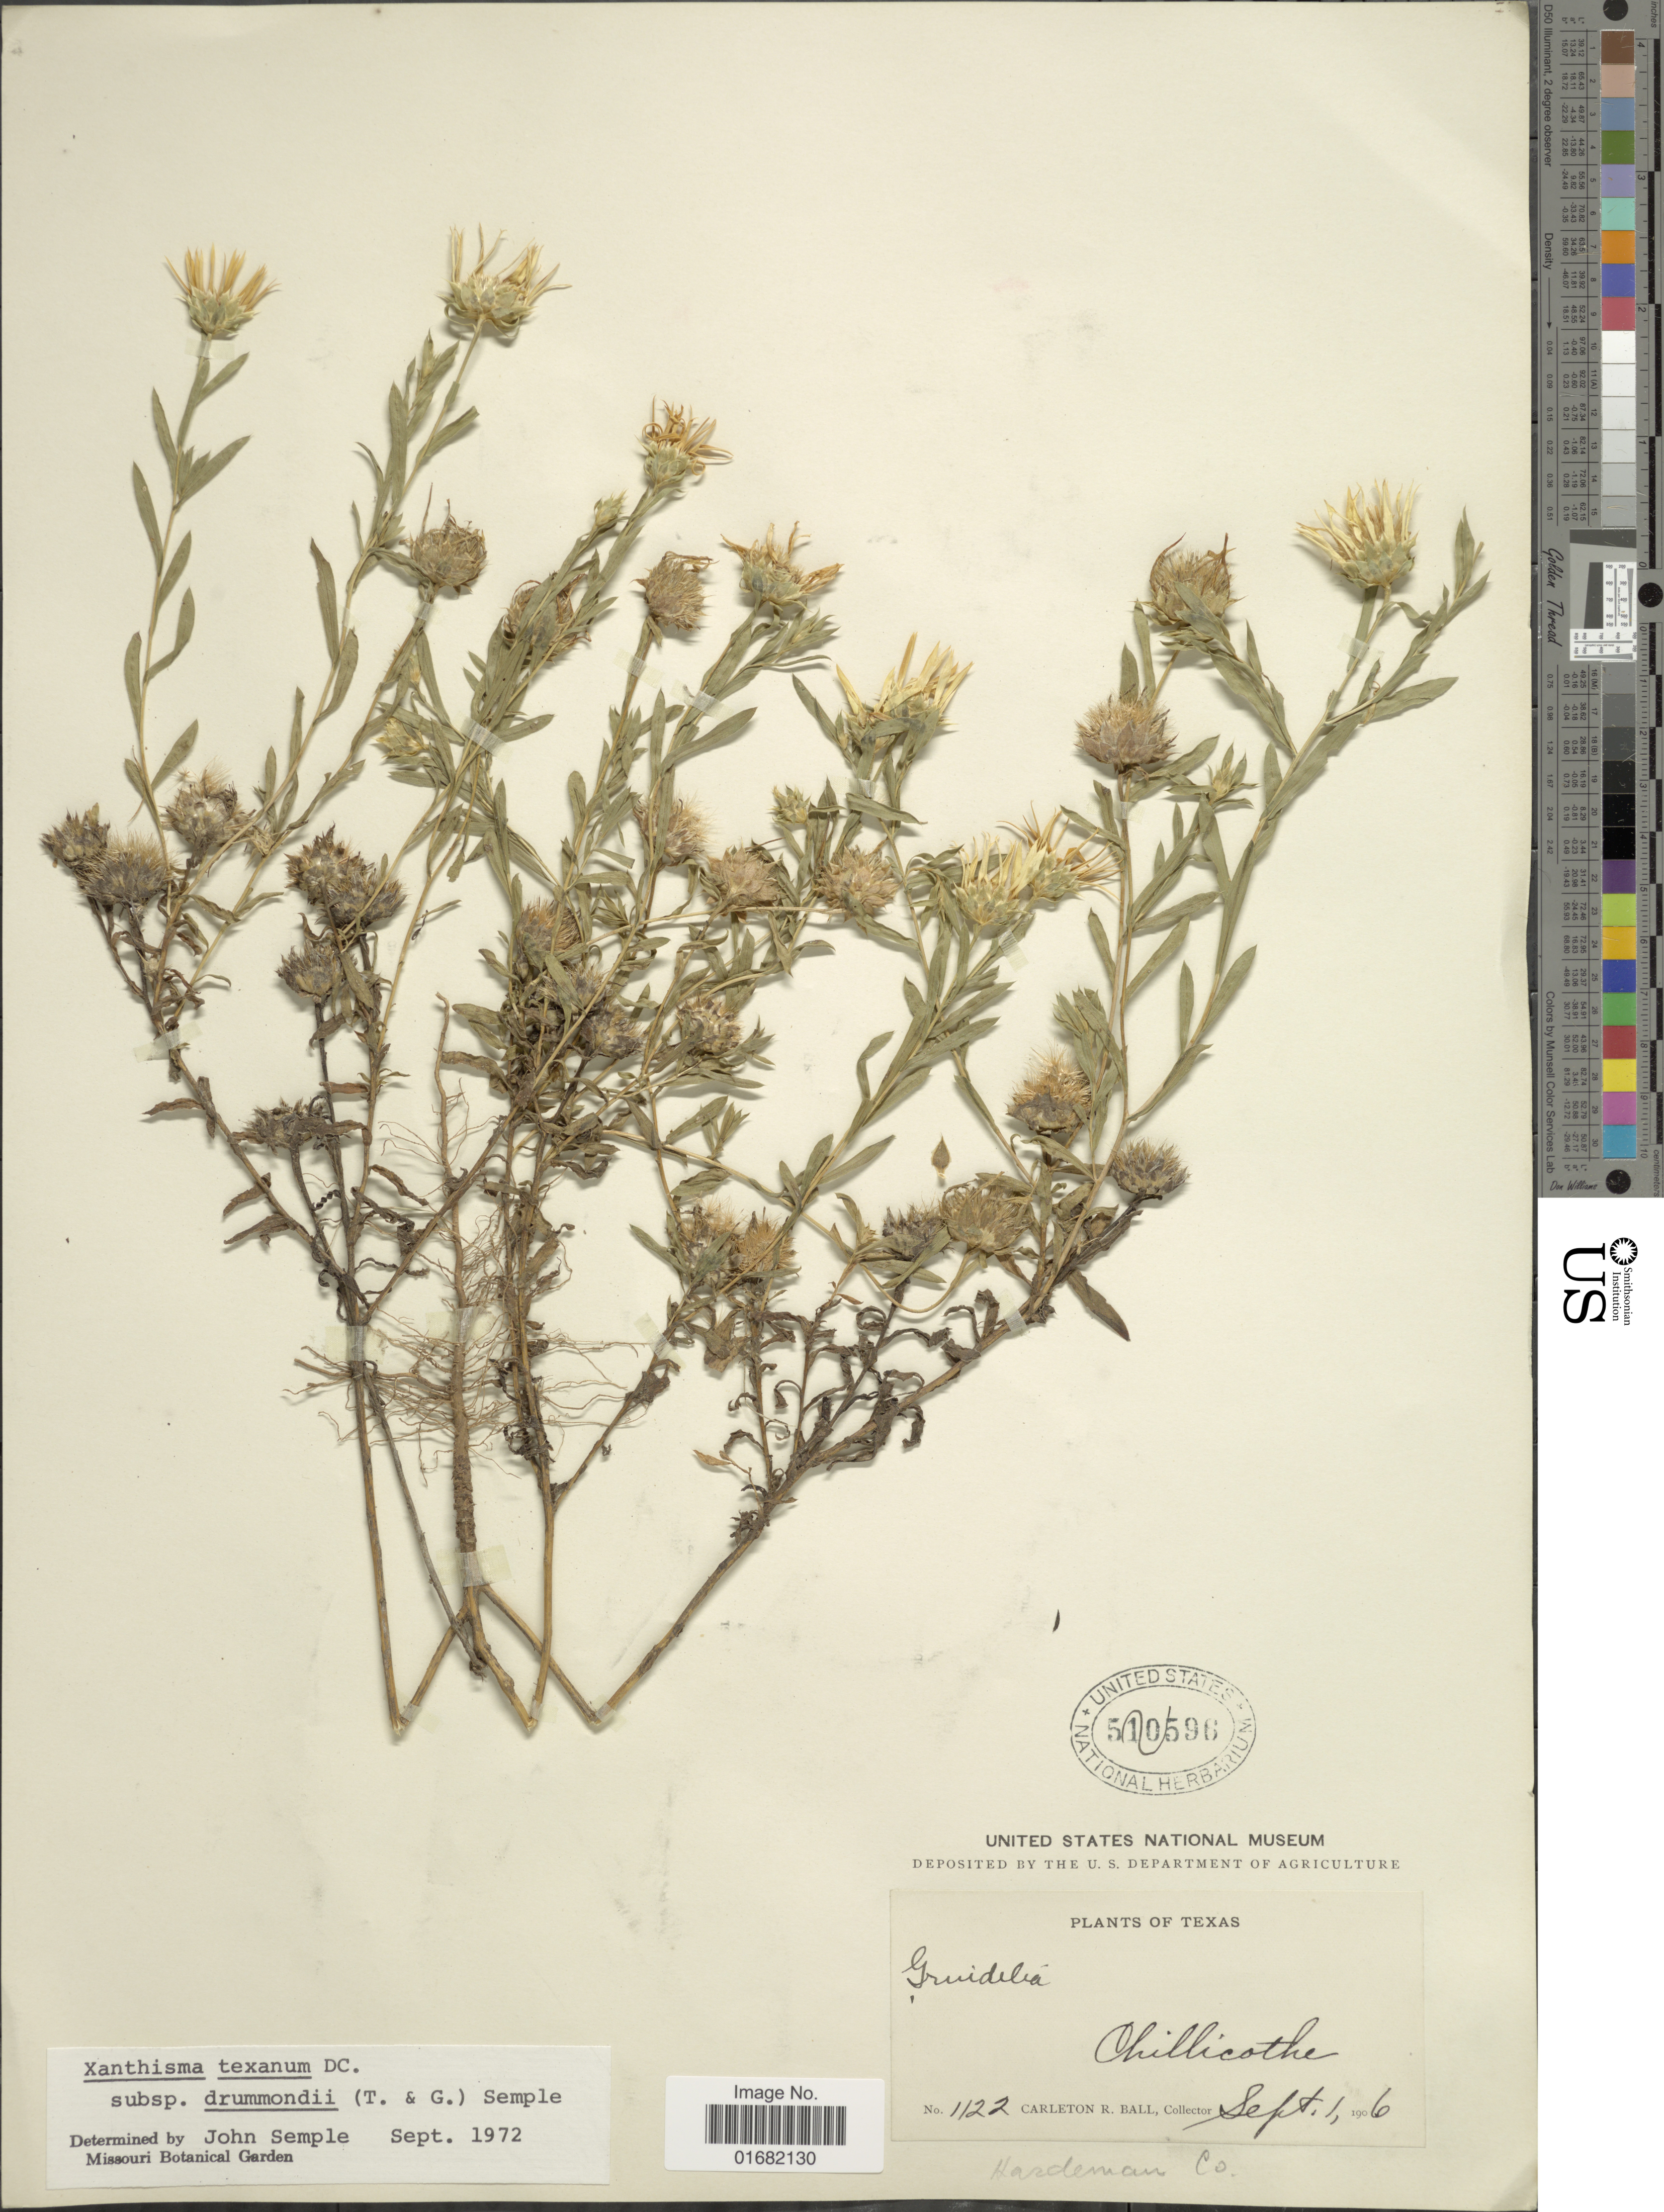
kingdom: Plantae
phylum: Tracheophyta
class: Magnoliopsida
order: Asterales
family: Asteraceae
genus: Xanthisma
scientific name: Xanthisma texanum subsp. drummondii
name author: (Torr. & A. Gray) Semple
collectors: C. R. Ball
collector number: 1122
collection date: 1906-09-01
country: United States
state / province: Texas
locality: Hardeman Co.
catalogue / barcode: US 510596